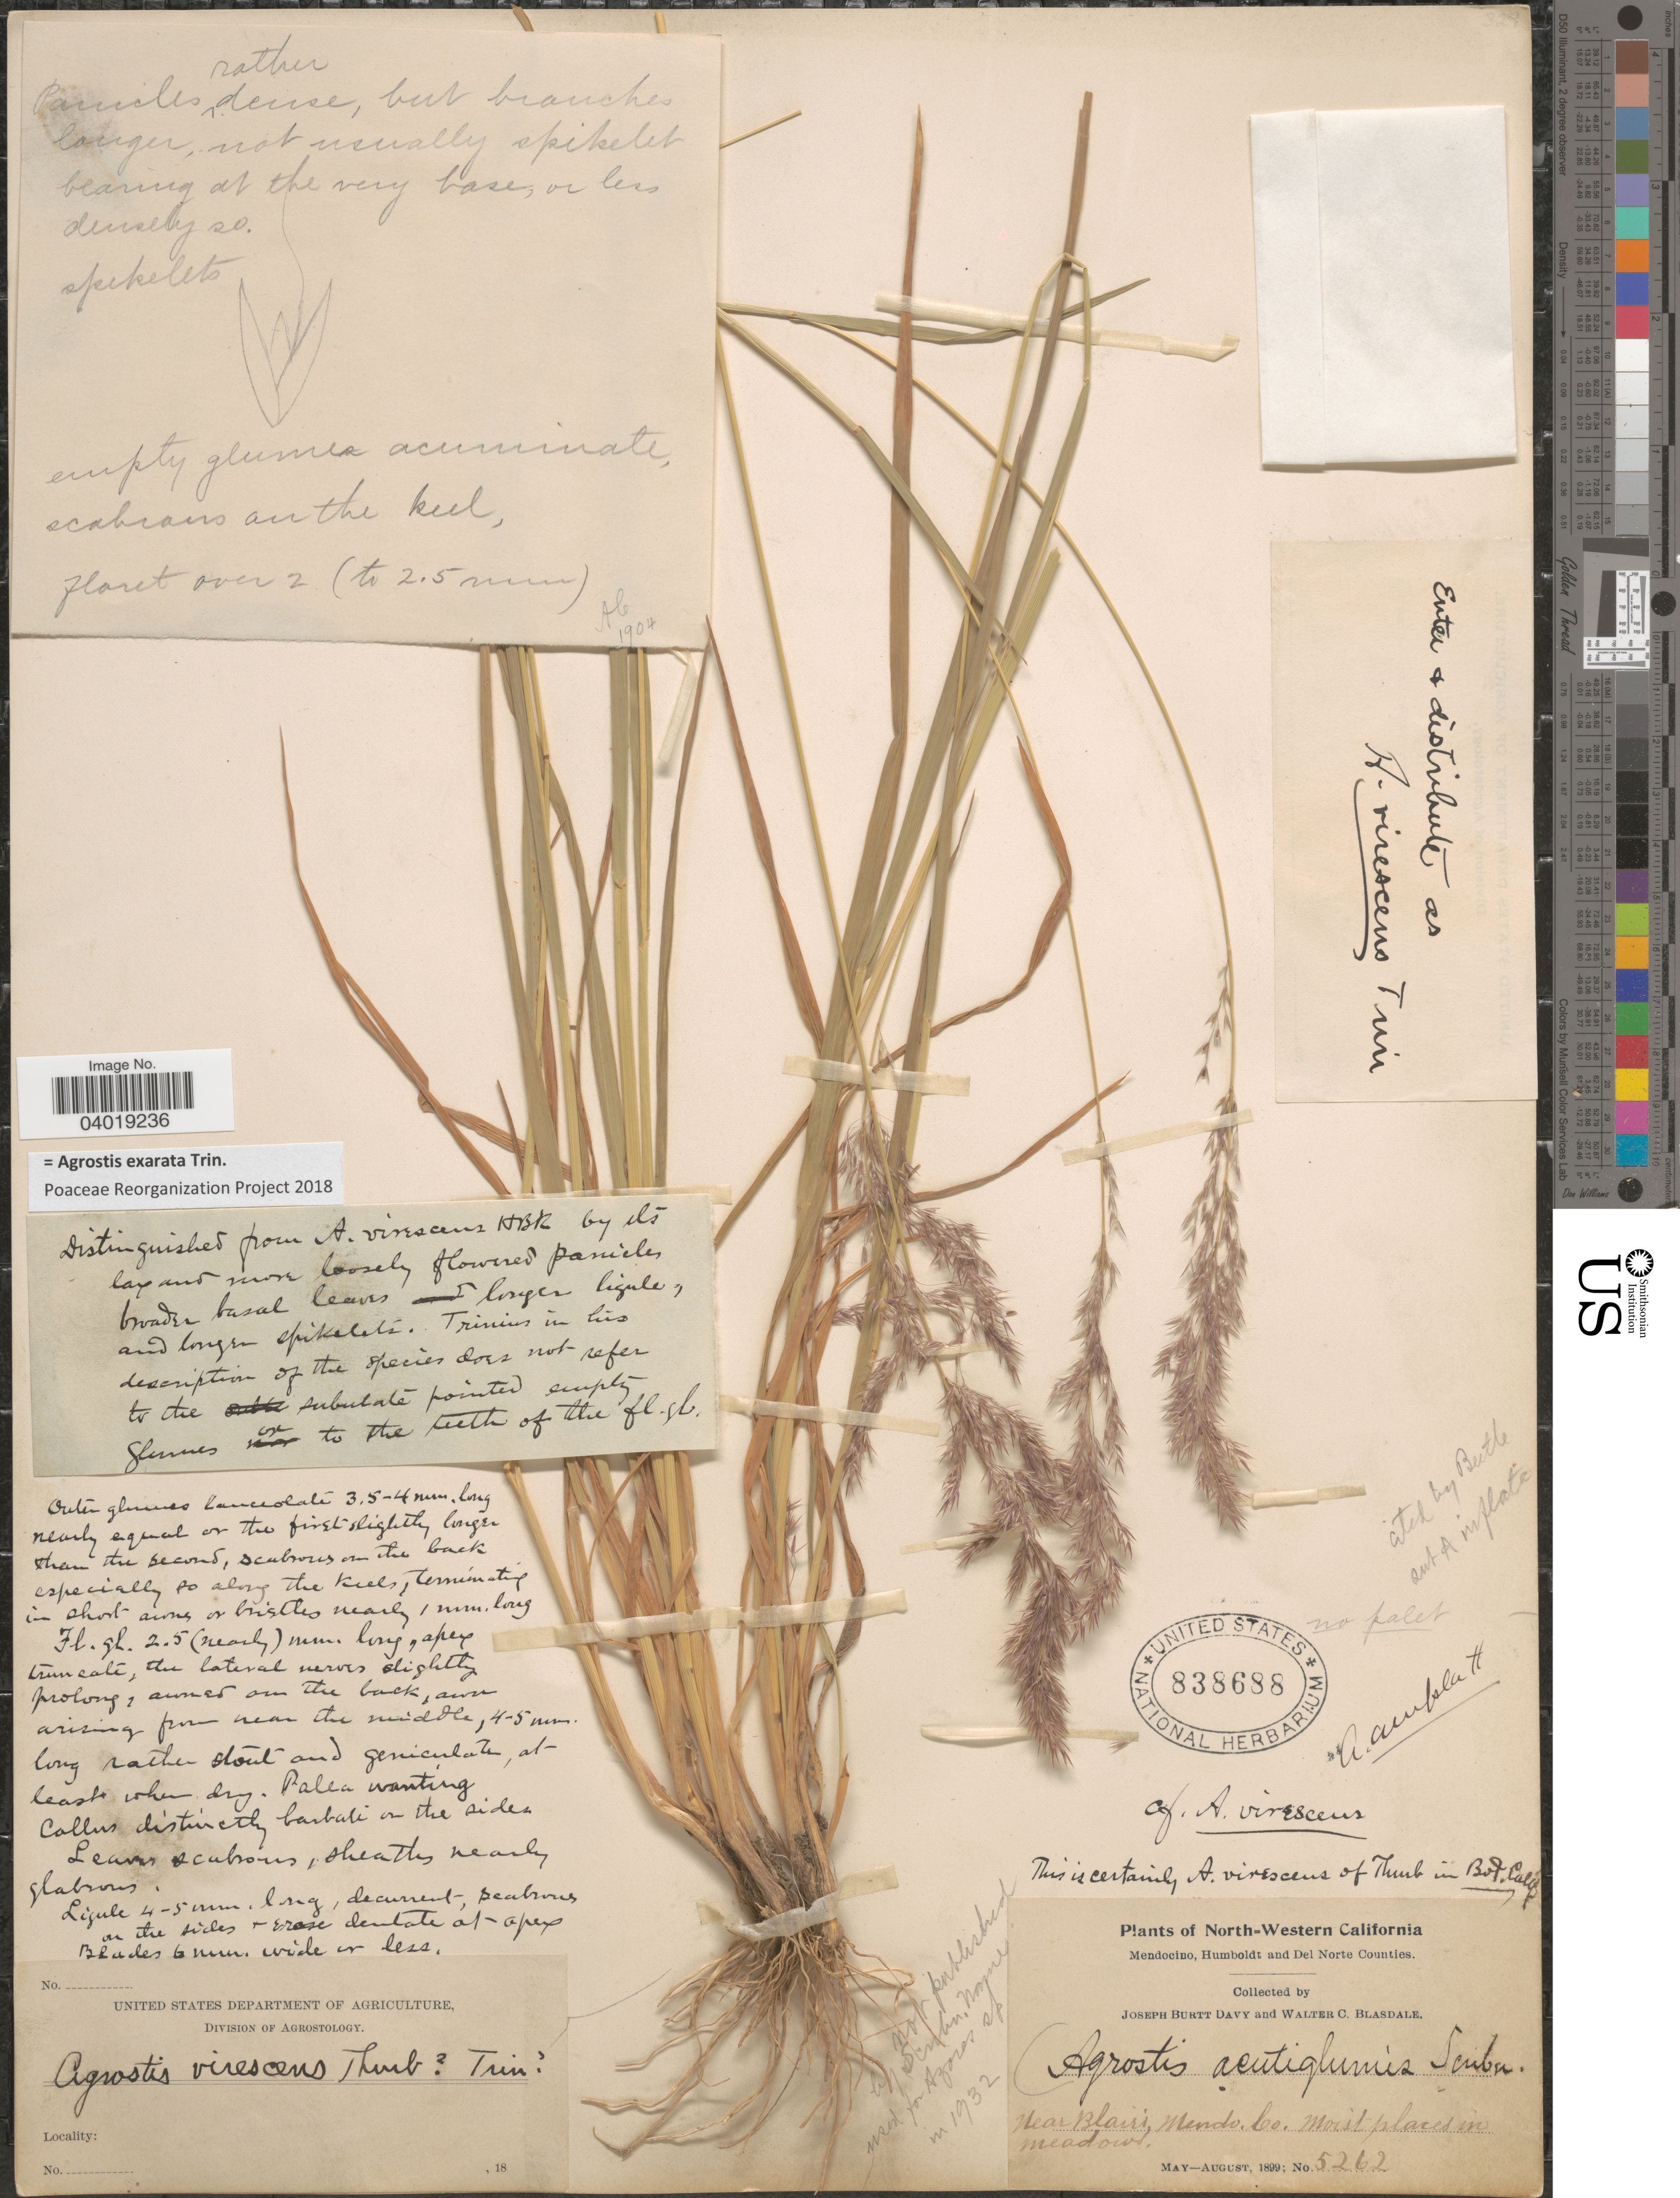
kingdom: Plantae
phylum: Tracheophyta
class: Liliopsida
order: Poales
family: Poaceae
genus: Agrostis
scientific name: Agrostis exarata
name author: Trin.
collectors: J. Burtt Davy & W. Blasdale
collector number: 5262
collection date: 1899-05/1899-08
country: United States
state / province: California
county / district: Mendocino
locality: North-Western California. Near Blair's, Mendocino Co.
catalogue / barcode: US 838688